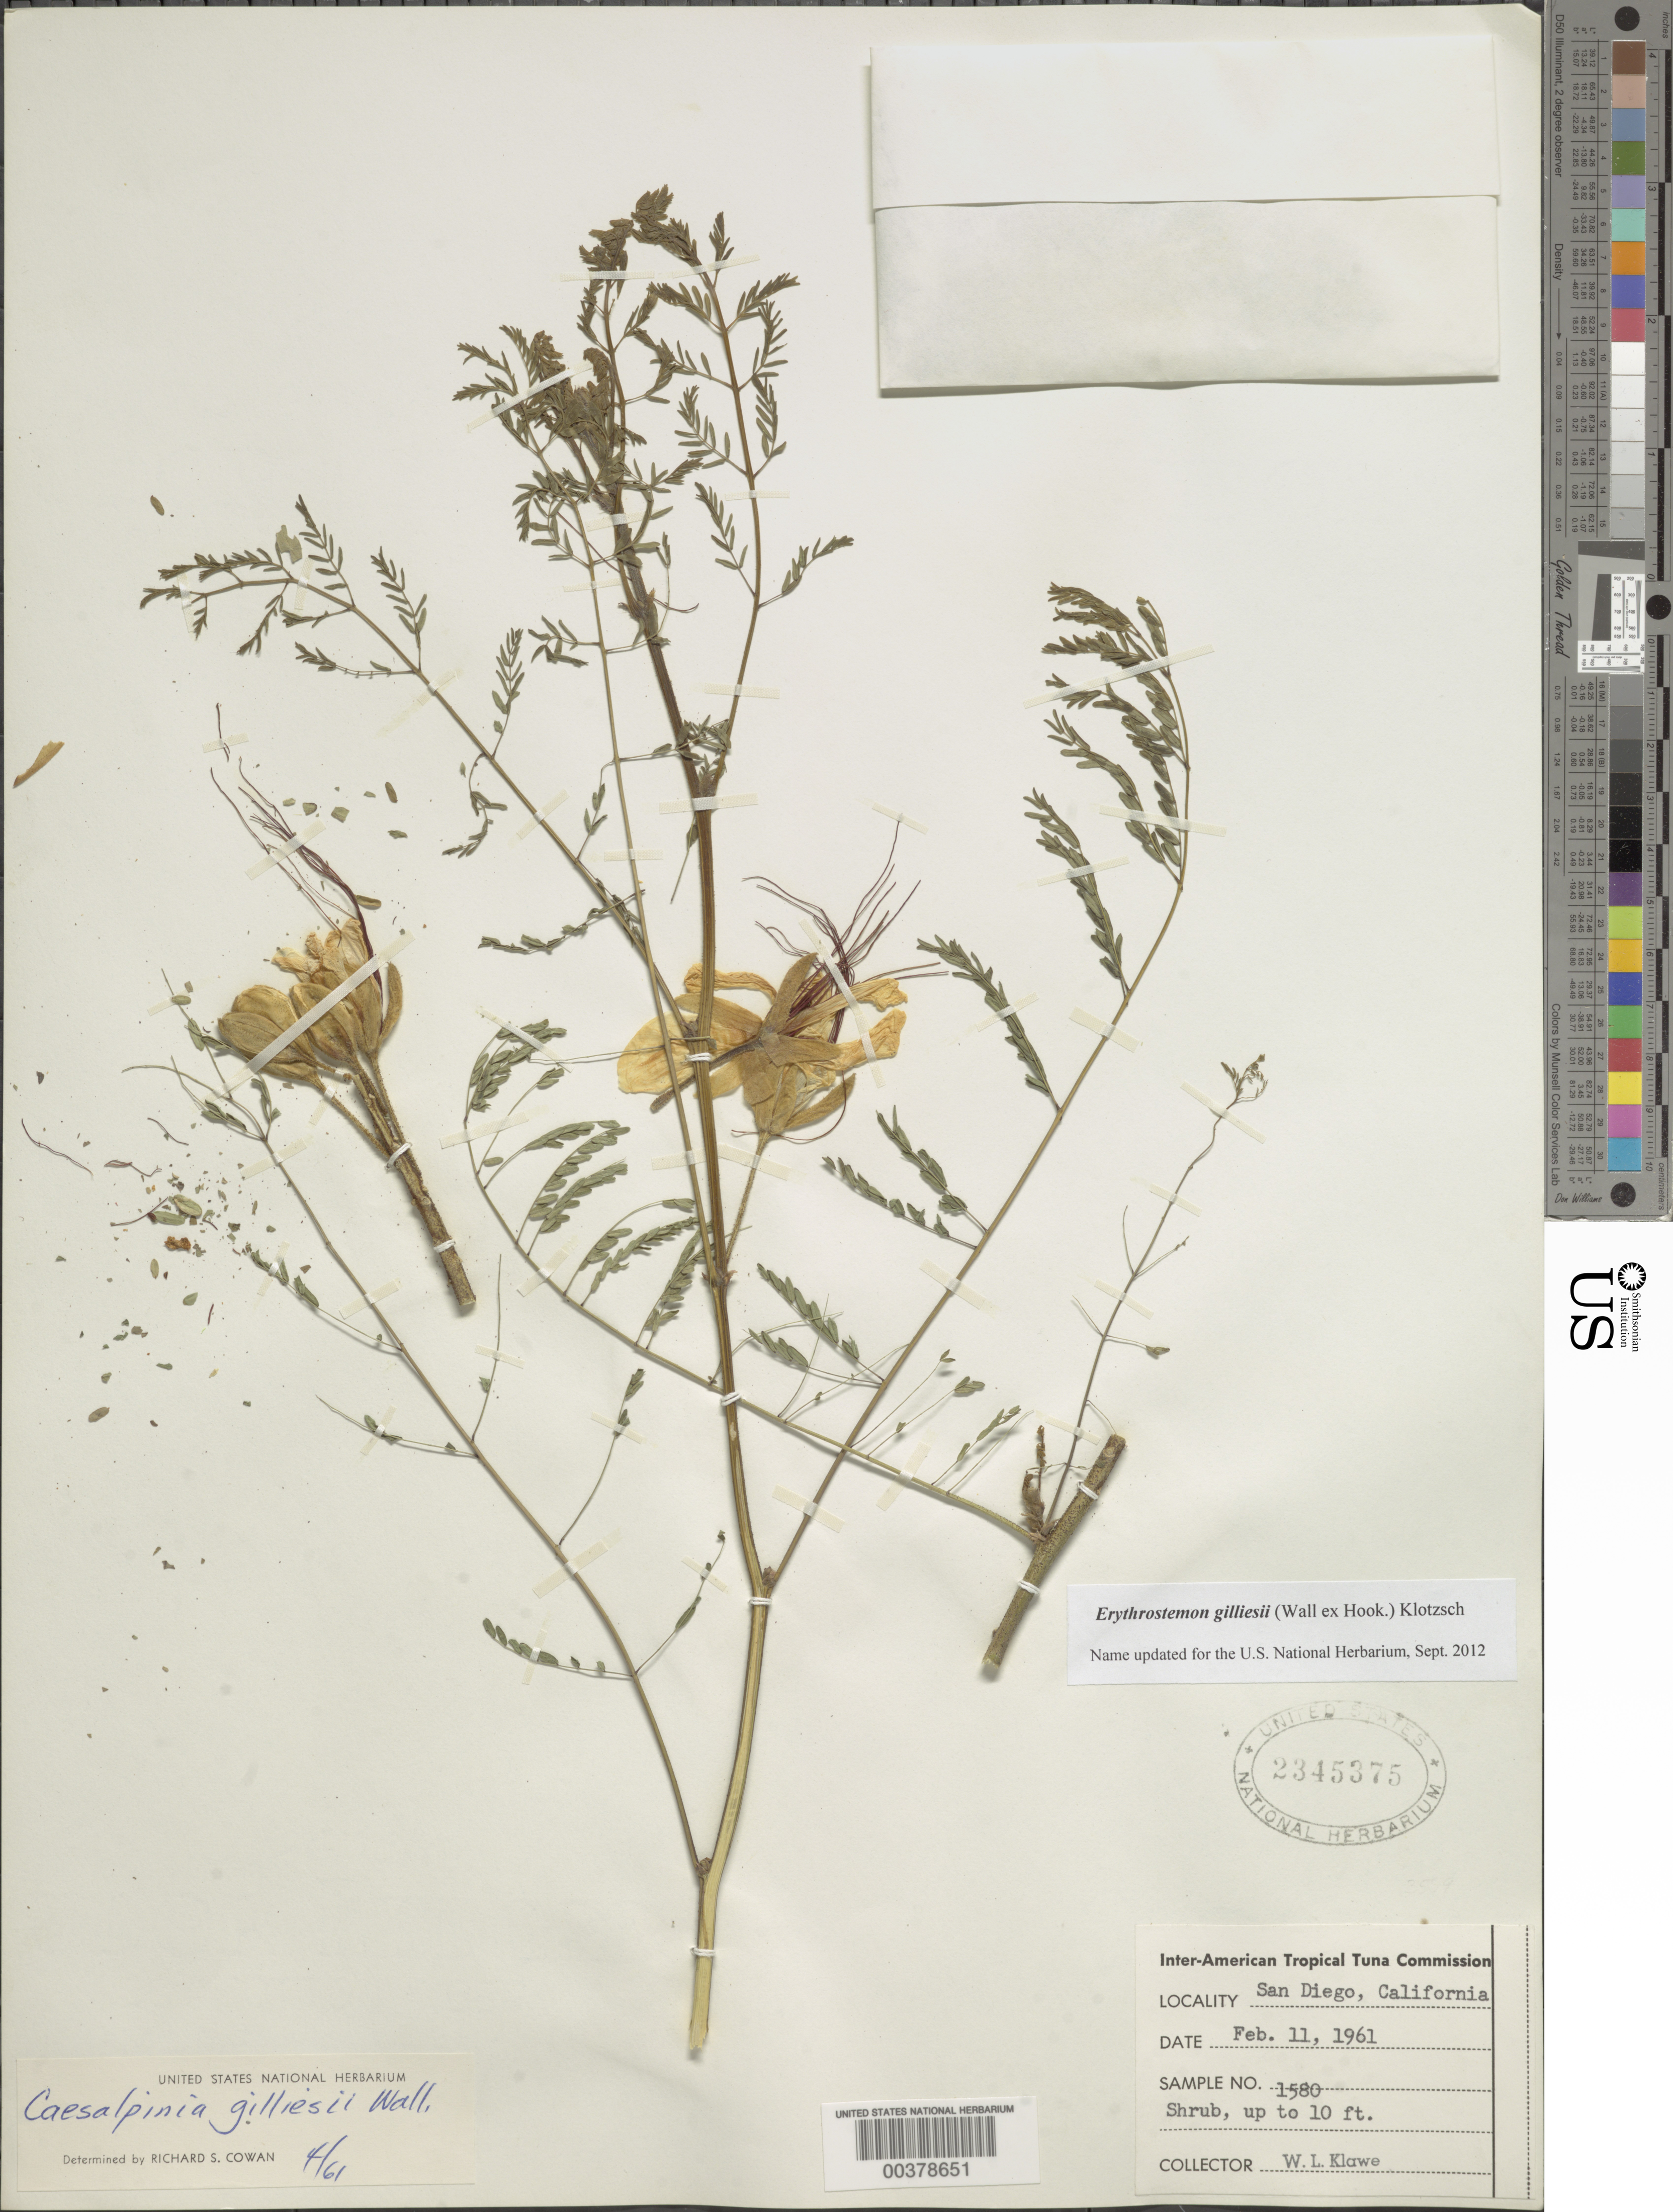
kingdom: Plantae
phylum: Tracheophyta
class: Magnoliopsida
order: Fabales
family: Fabaceae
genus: Erythrostemon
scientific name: Erythrostemon gilliesii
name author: (Hook.) Klotzsch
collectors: W. Klawe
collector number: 1580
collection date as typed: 11 Feb 1961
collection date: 1961-02-11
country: United States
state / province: California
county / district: San Diego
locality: San diego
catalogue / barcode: US 2345375